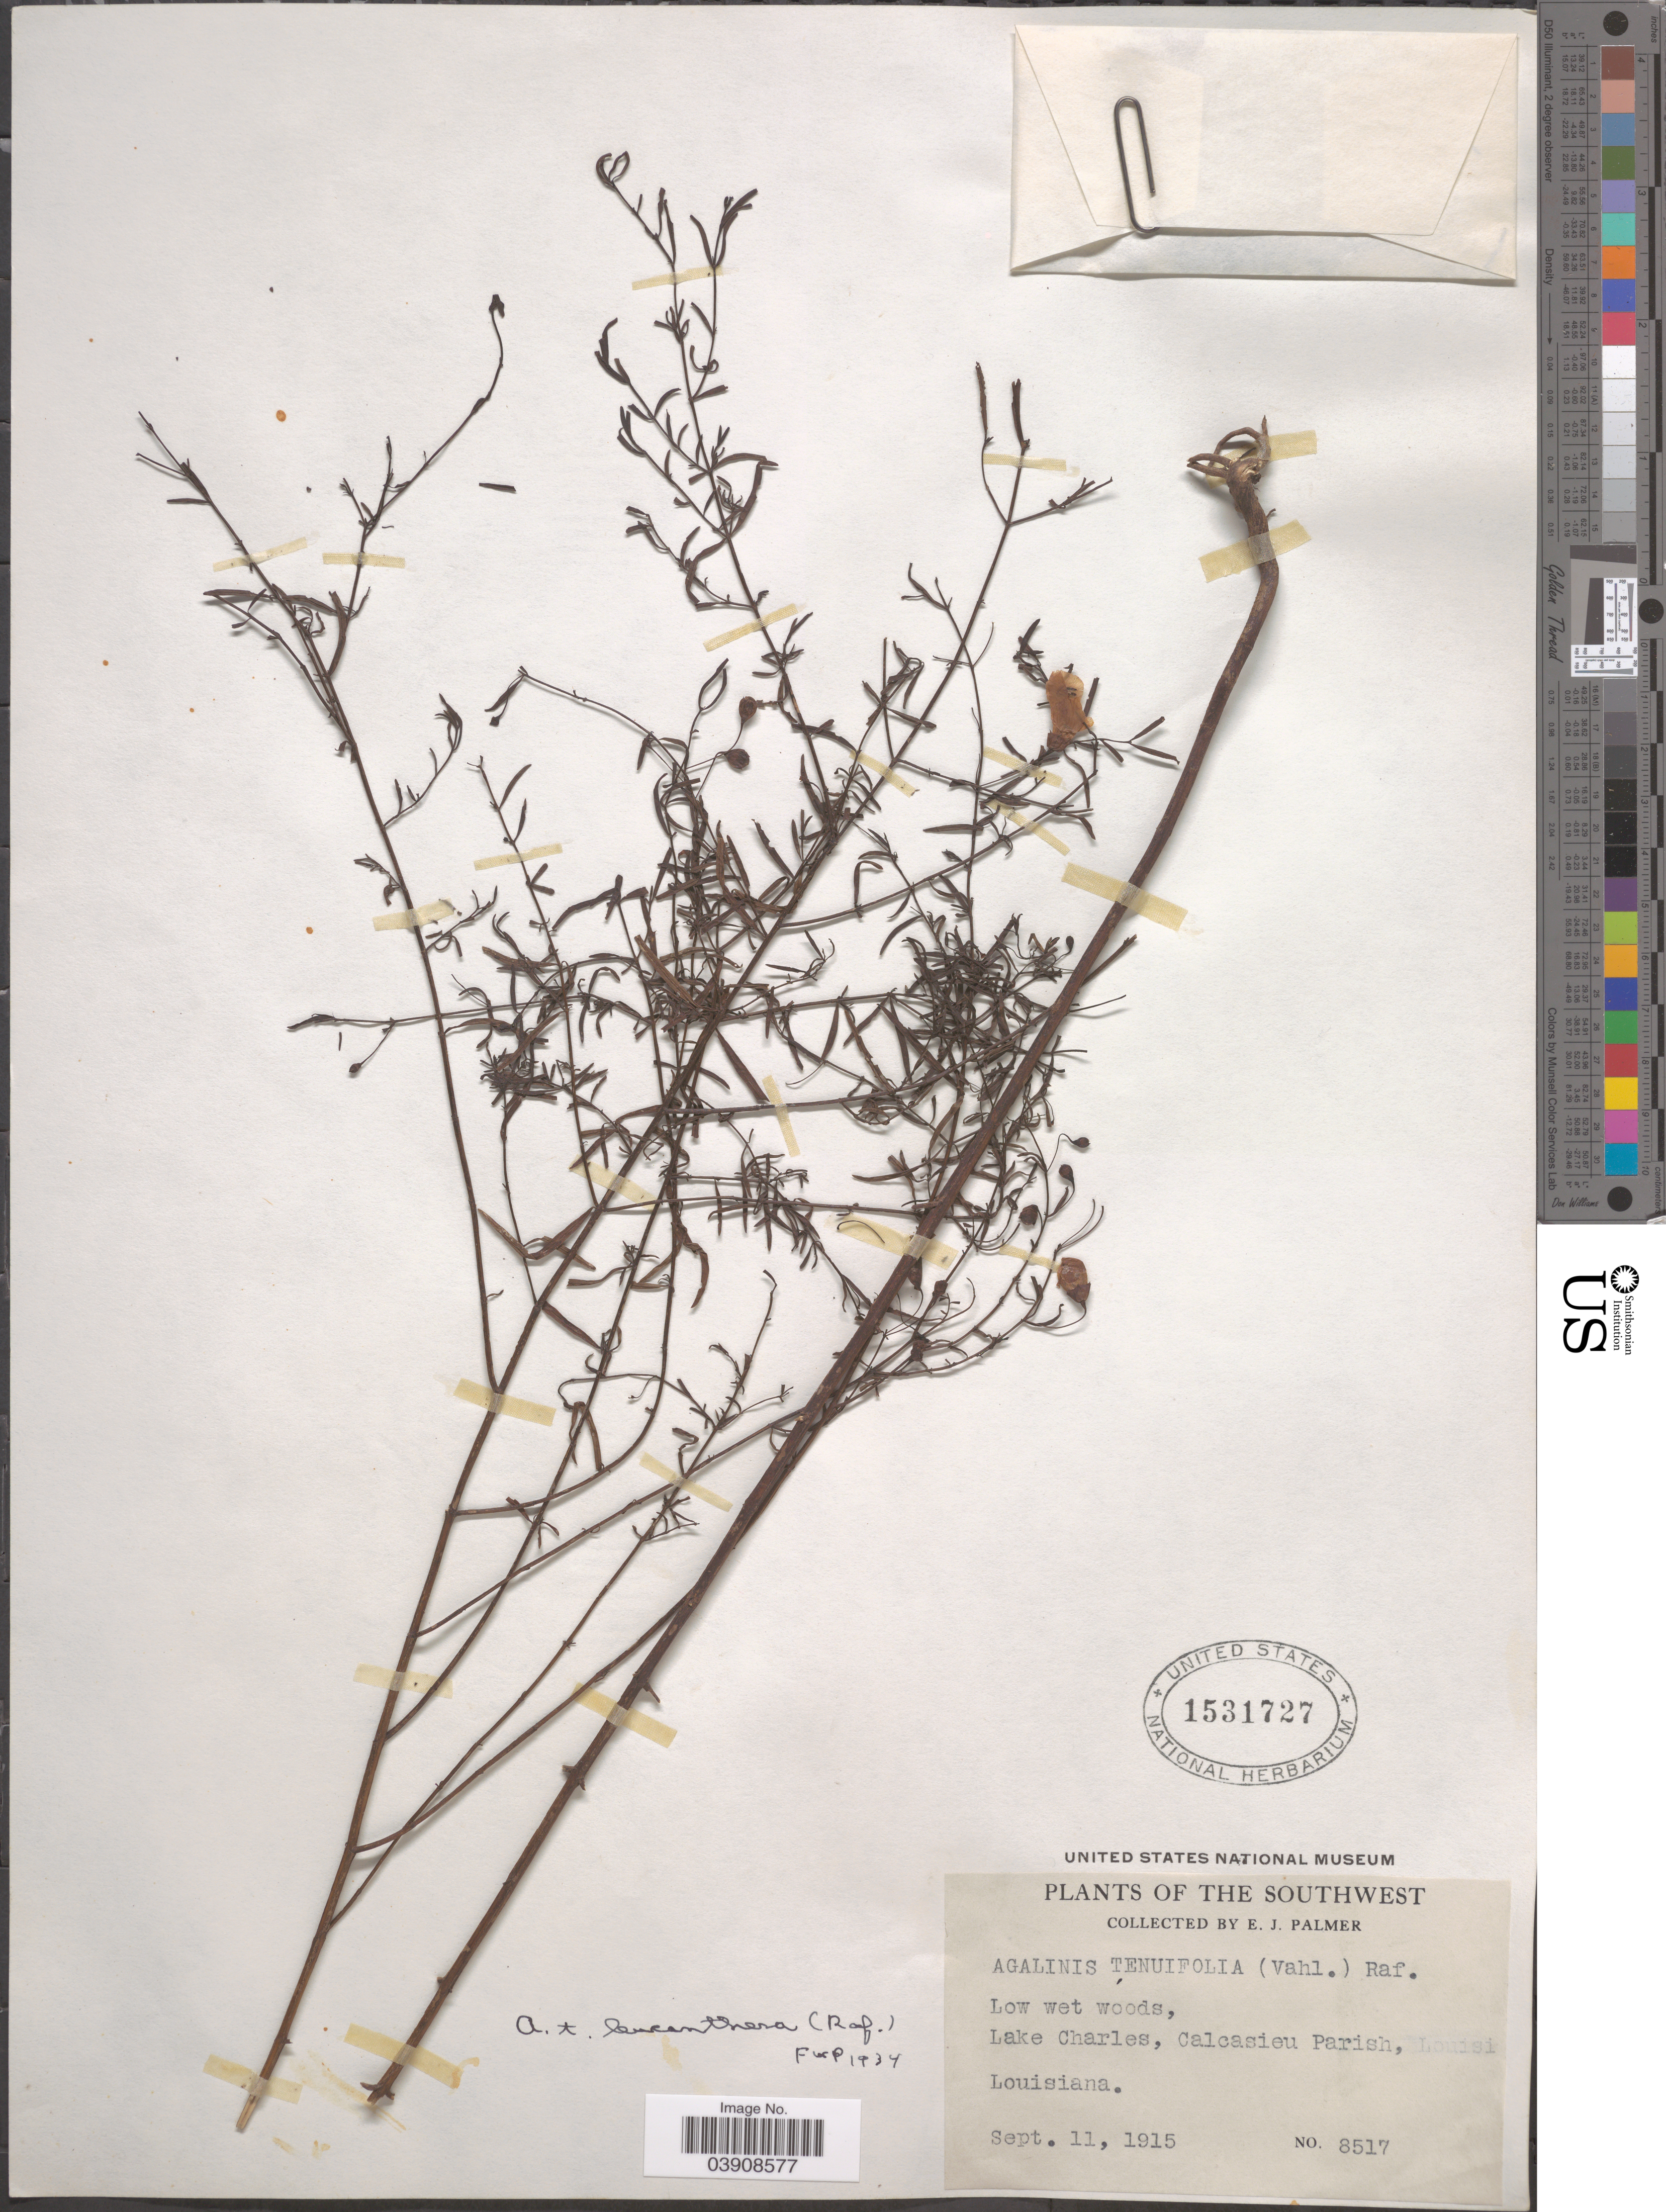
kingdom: Plantae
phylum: Tracheophyta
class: Magnoliopsida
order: Lamiales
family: Orobanchaceae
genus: Agalinis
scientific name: Agalinis tenuifolia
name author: (Vahl) Raf.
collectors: E. J. Palmer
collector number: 8517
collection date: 1915-09-11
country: United States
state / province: Louisiana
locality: The Southwest. Lake Charles, Calcasieu Parish.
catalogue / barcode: US 1531727